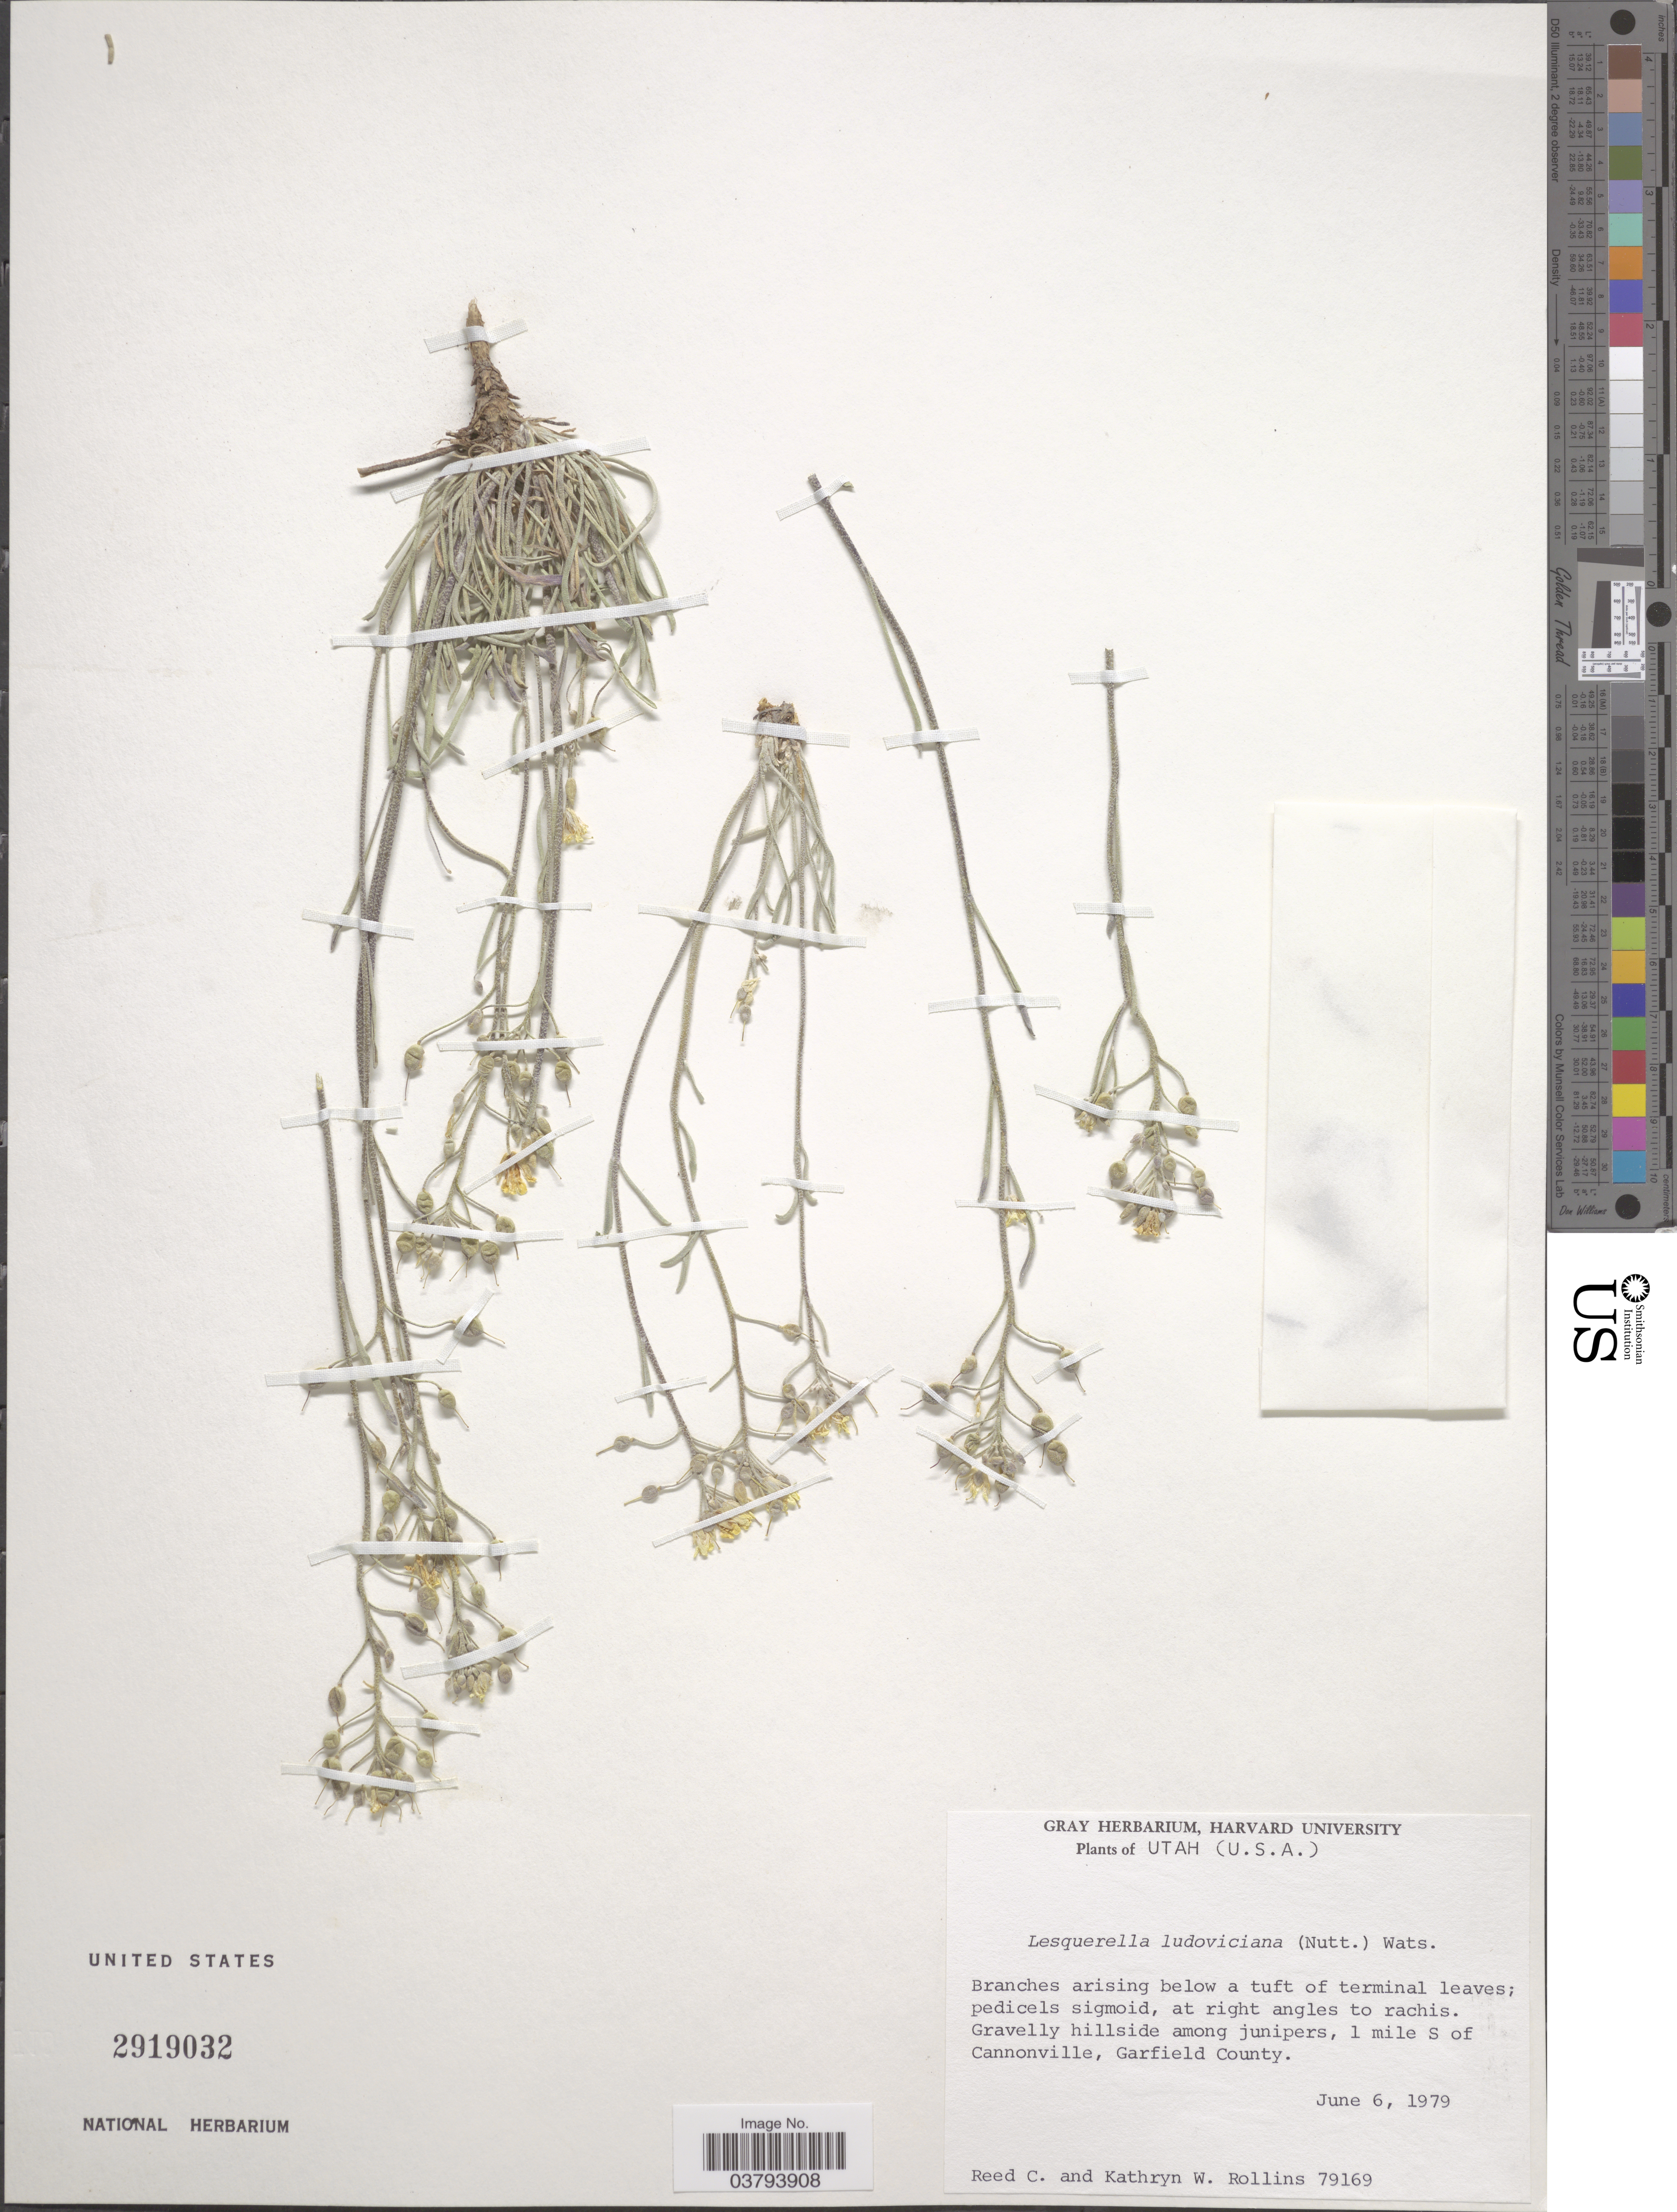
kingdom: Plantae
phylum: Tracheophyta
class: Magnoliopsida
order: Brassicales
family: Brassicaceae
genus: Lesquerella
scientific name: Lesquerella ludoviciana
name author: (Nutt.) S. Watson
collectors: R. C. Rollins & K. W. Rollins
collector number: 79169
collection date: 1979-06-06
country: United States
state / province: Utah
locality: Gravelly hillside among junipers, 1 mile S of Cannonville, Garfield County.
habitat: gravelly hillside among junipers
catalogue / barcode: US 2919032